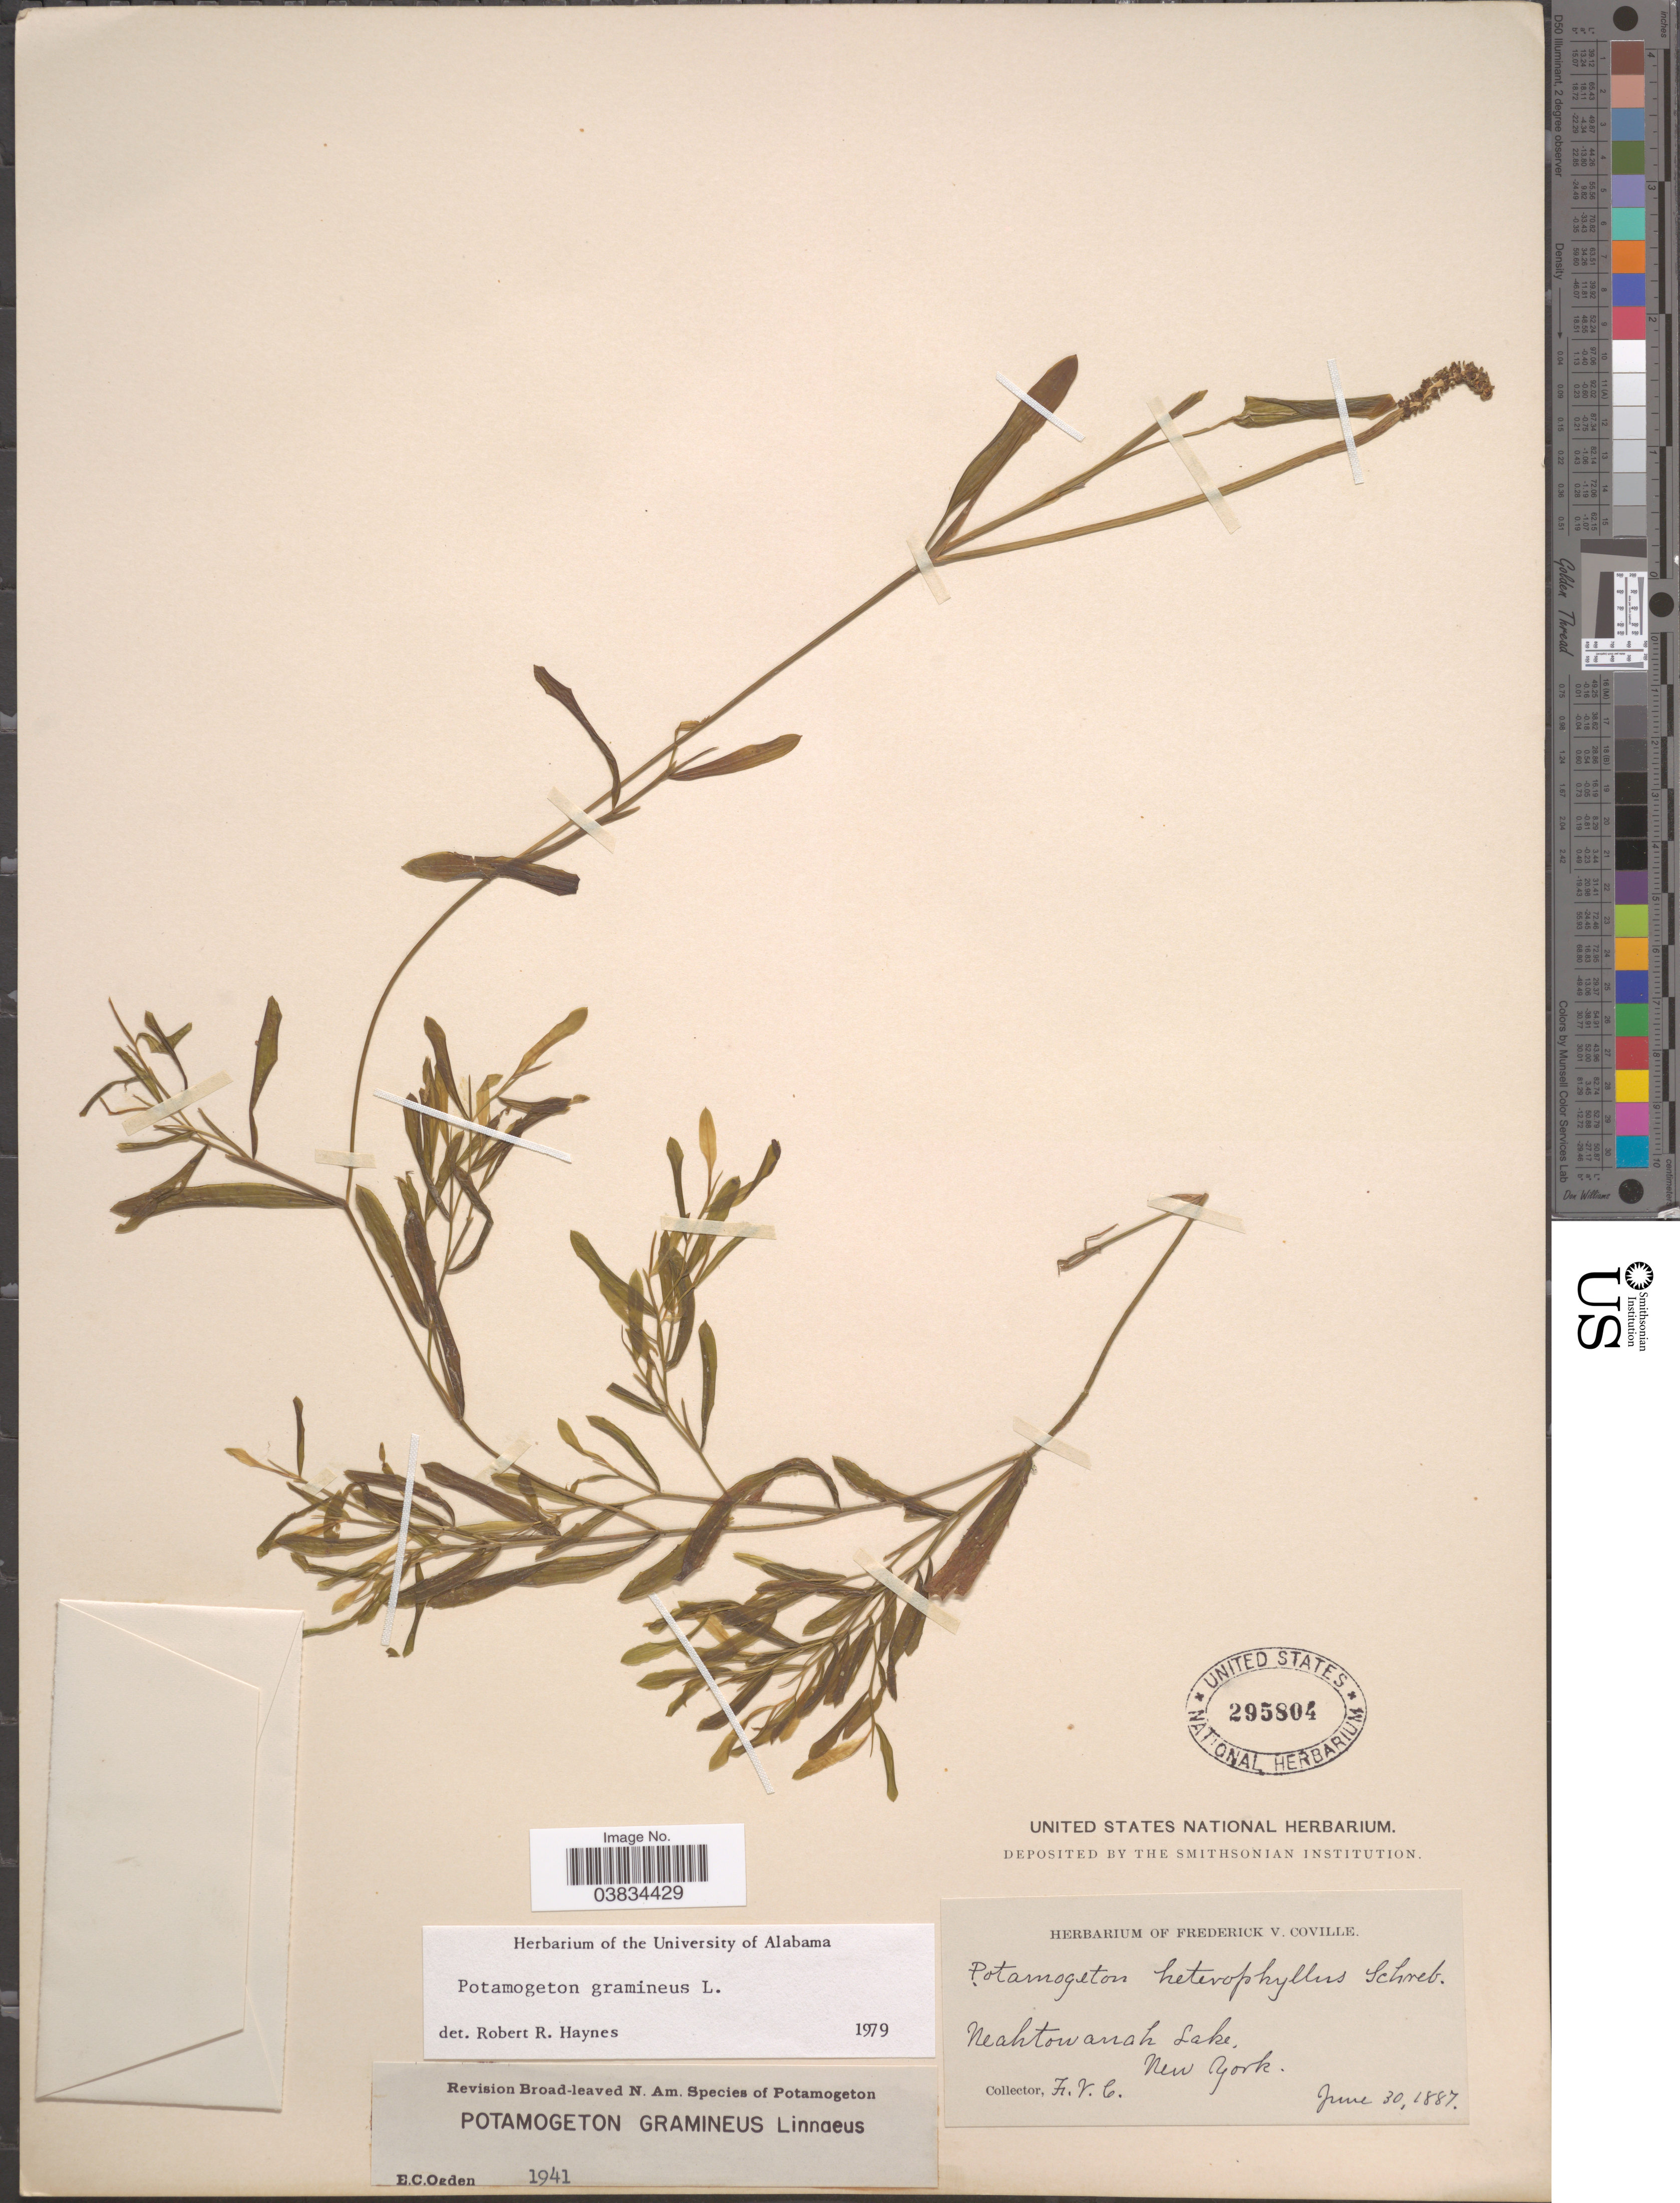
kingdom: Plantae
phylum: Tracheophyta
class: Liliopsida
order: Alismatales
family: Potamogetonaceae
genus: Potamogeton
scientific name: Potamogeton gramineus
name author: L.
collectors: F. V. Coville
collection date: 1887-06-30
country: United States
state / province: New York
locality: Neatahwanta Lake.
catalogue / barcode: US 295804